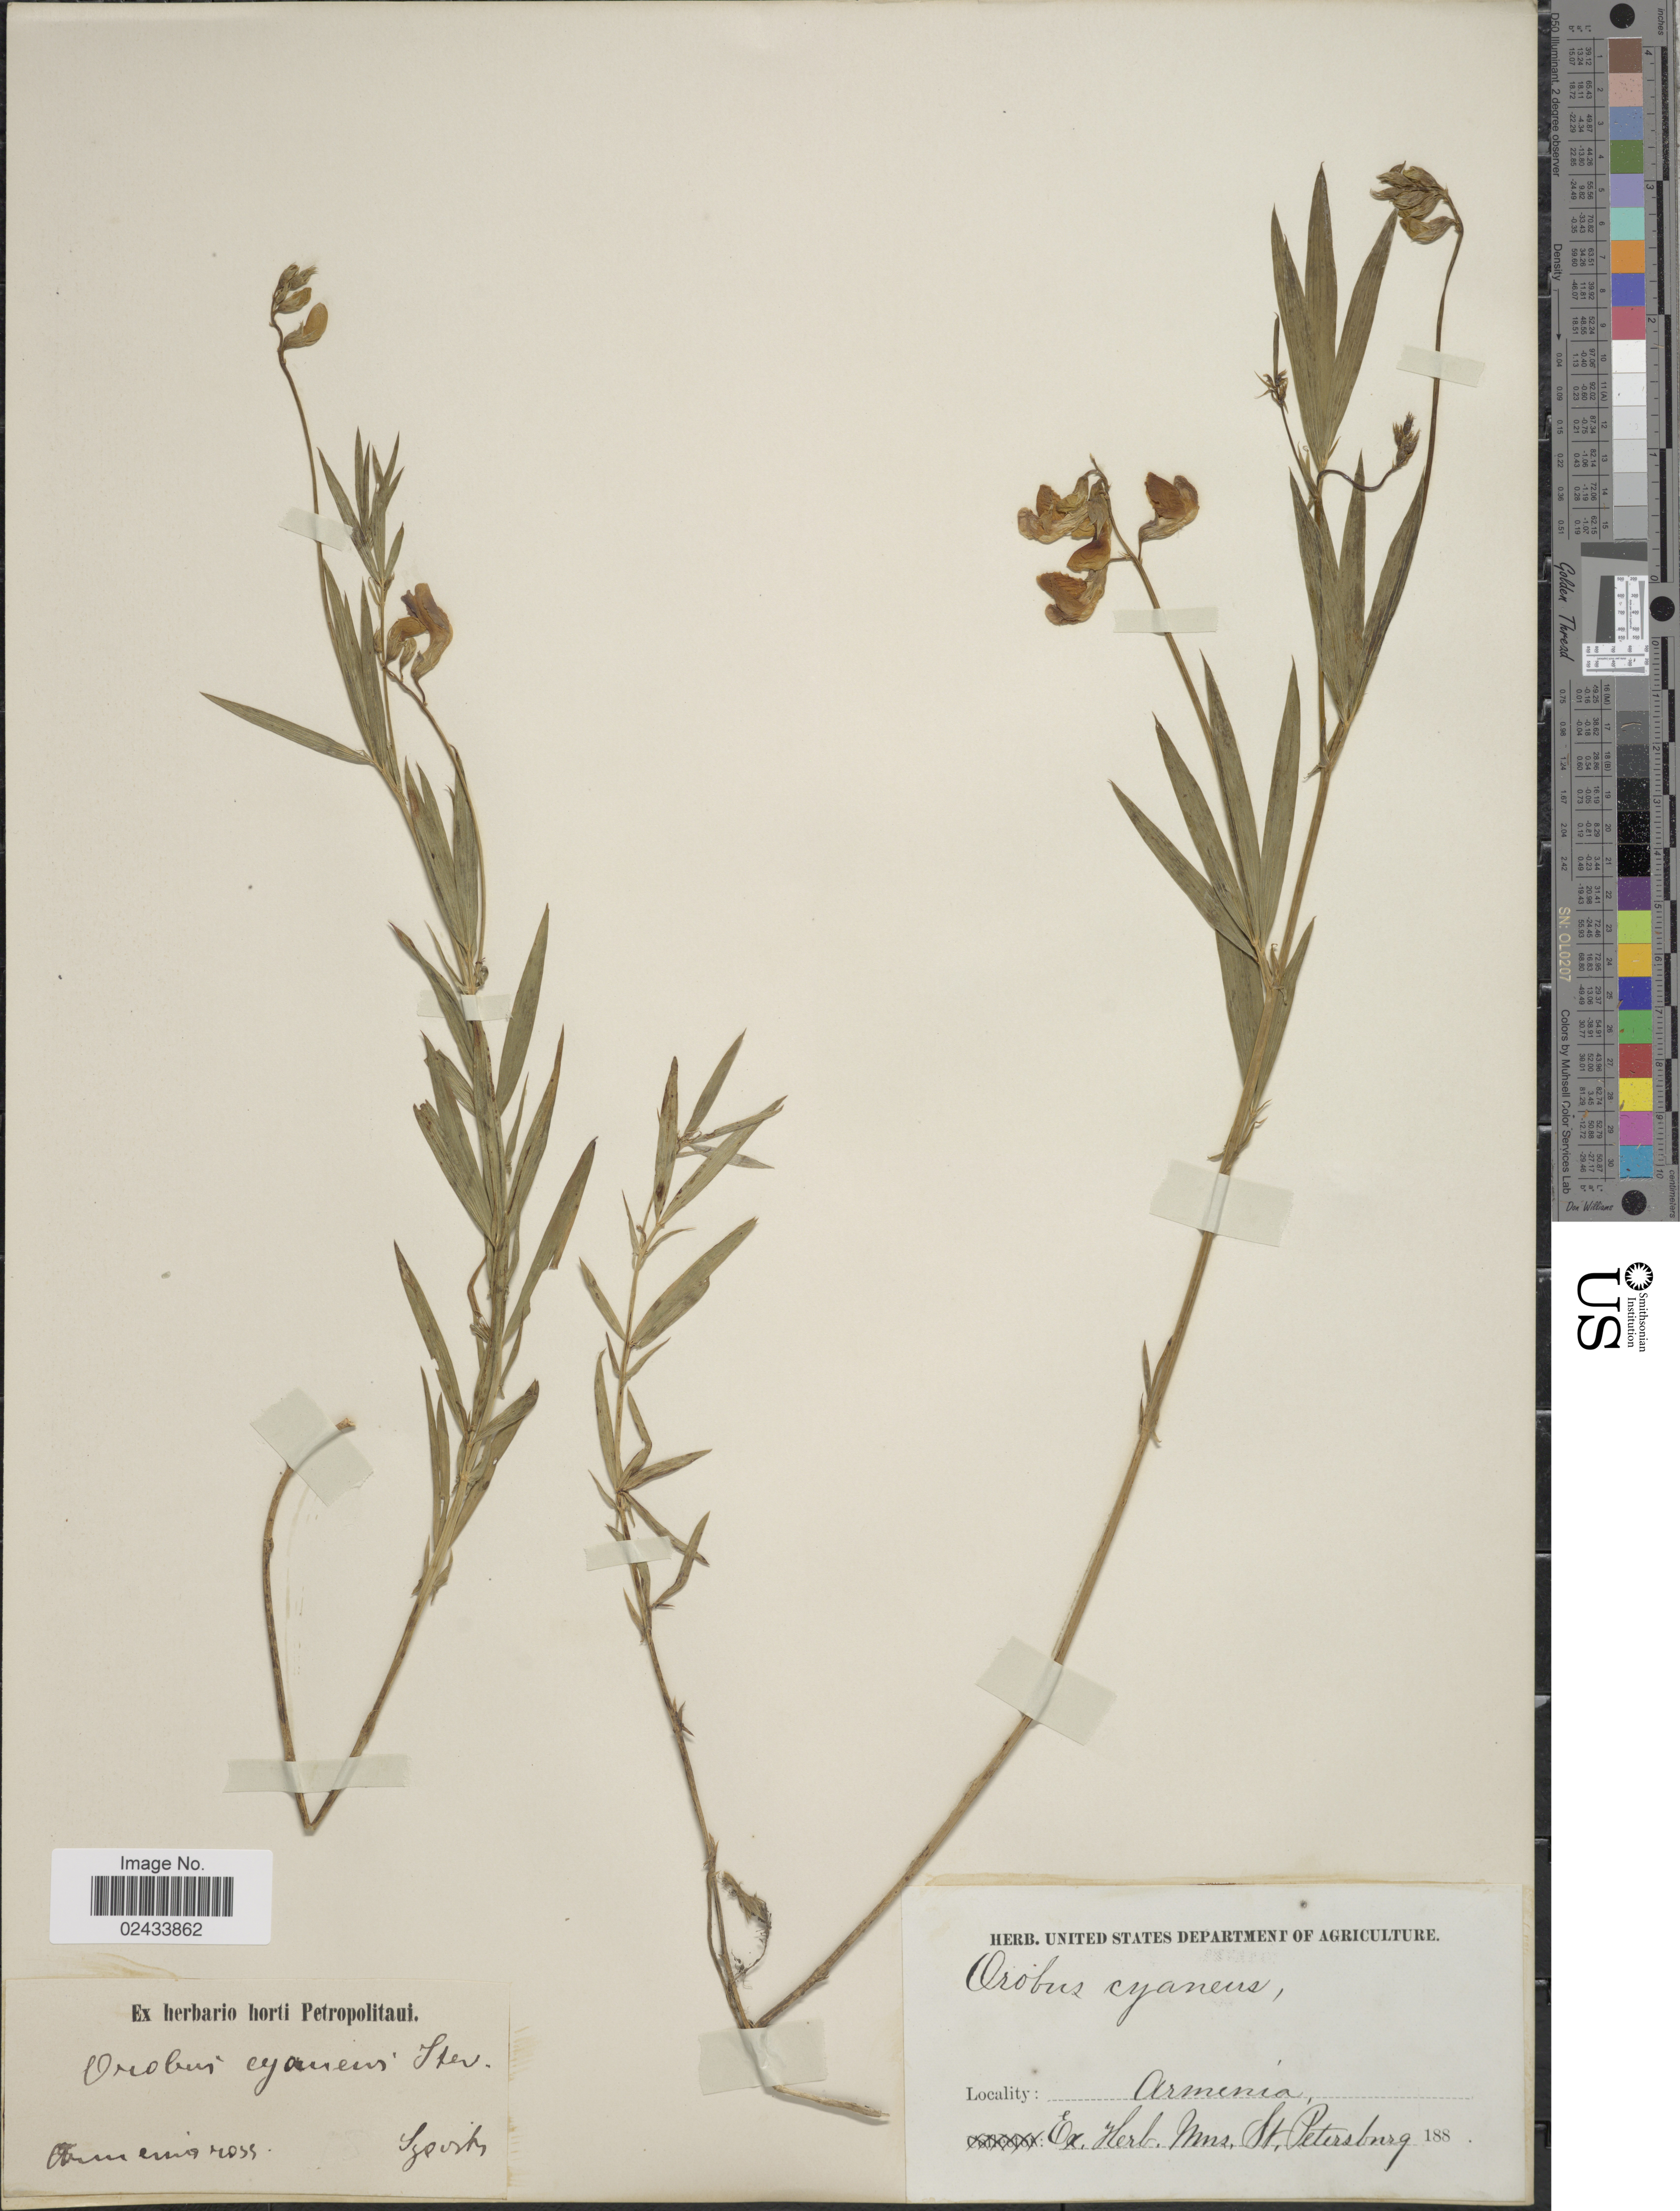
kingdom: Plantae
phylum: Tracheophyta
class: Magnoliopsida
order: Fabales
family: Fabaceae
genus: Lathyrus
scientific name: Lathyrus cyaneus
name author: (Steven) K. Koch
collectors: Szovits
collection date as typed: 188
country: Armenia